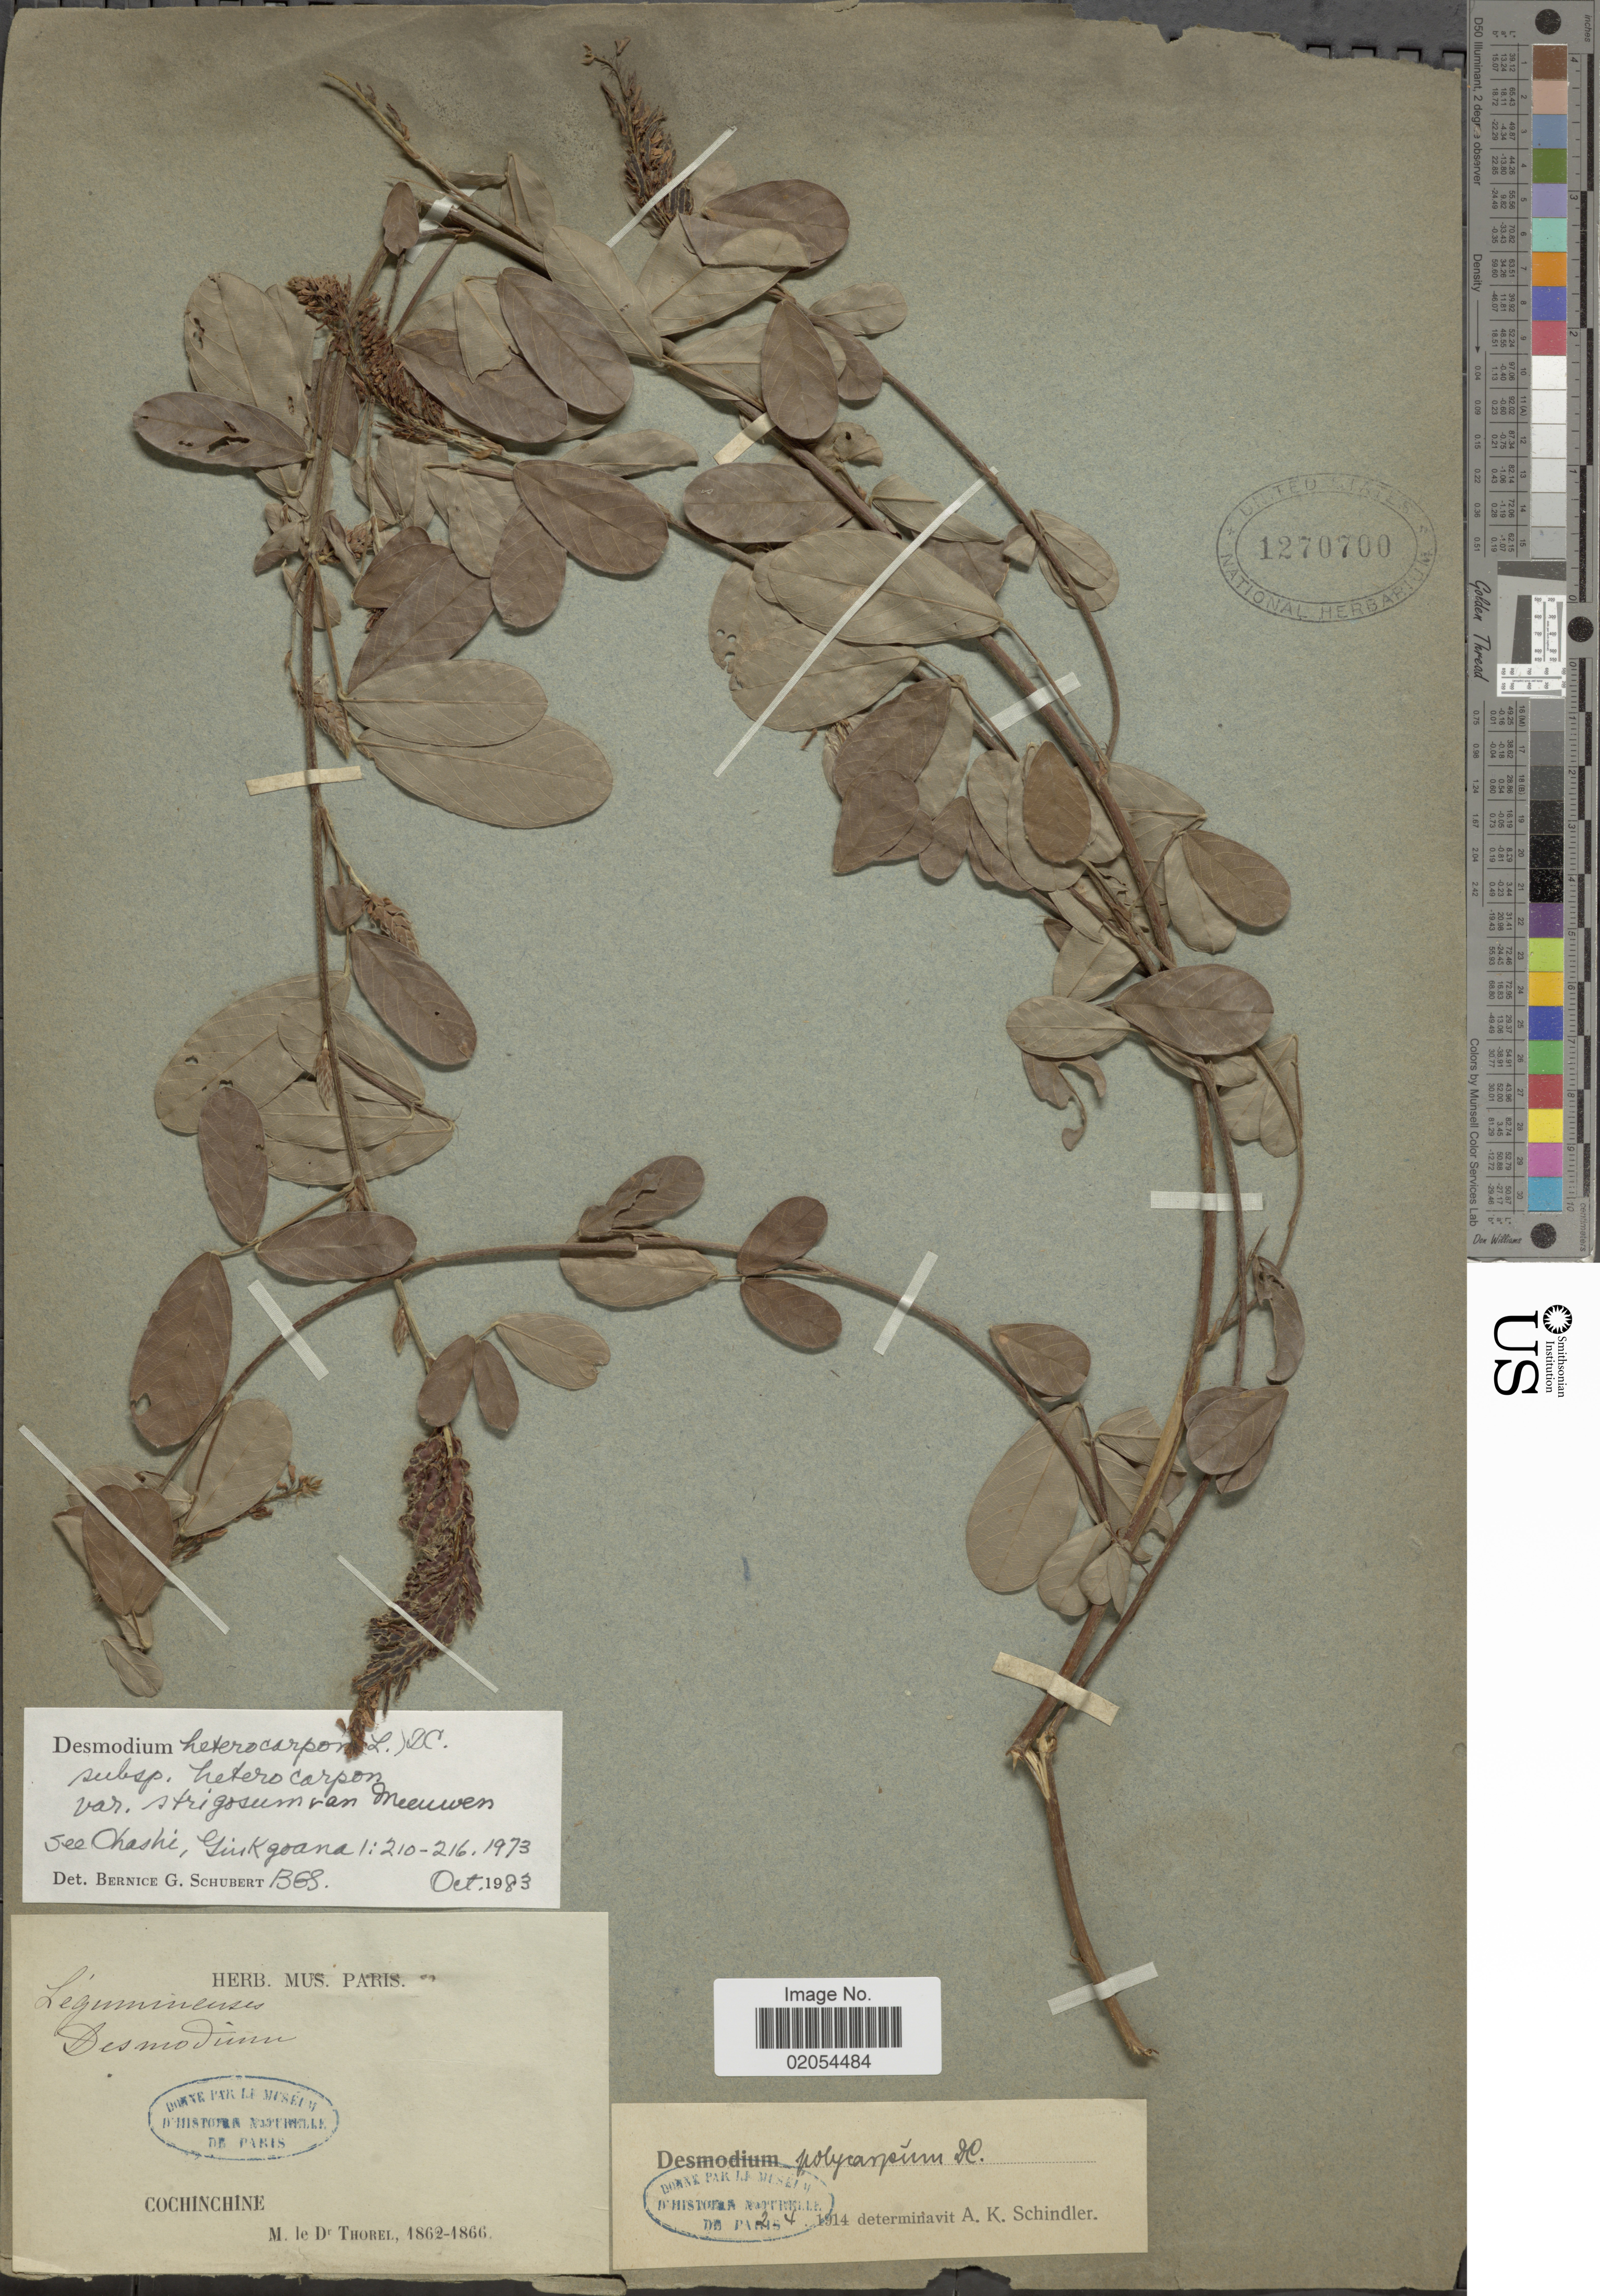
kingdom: Plantae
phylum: Tracheophyta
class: Magnoliopsida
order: Fabales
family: Fabaceae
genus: Grona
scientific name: Grona heterocarpos var. strigosa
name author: (Meeuwen) H. Ohashi & K. Ohashi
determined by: Strong, Mark T., (BOT), Smithsonian Institution - National Museum of Natural History (UNITED STATES)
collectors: M. de Thorel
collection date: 1862/1866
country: Vietnam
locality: Cochinchine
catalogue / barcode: US 1270700